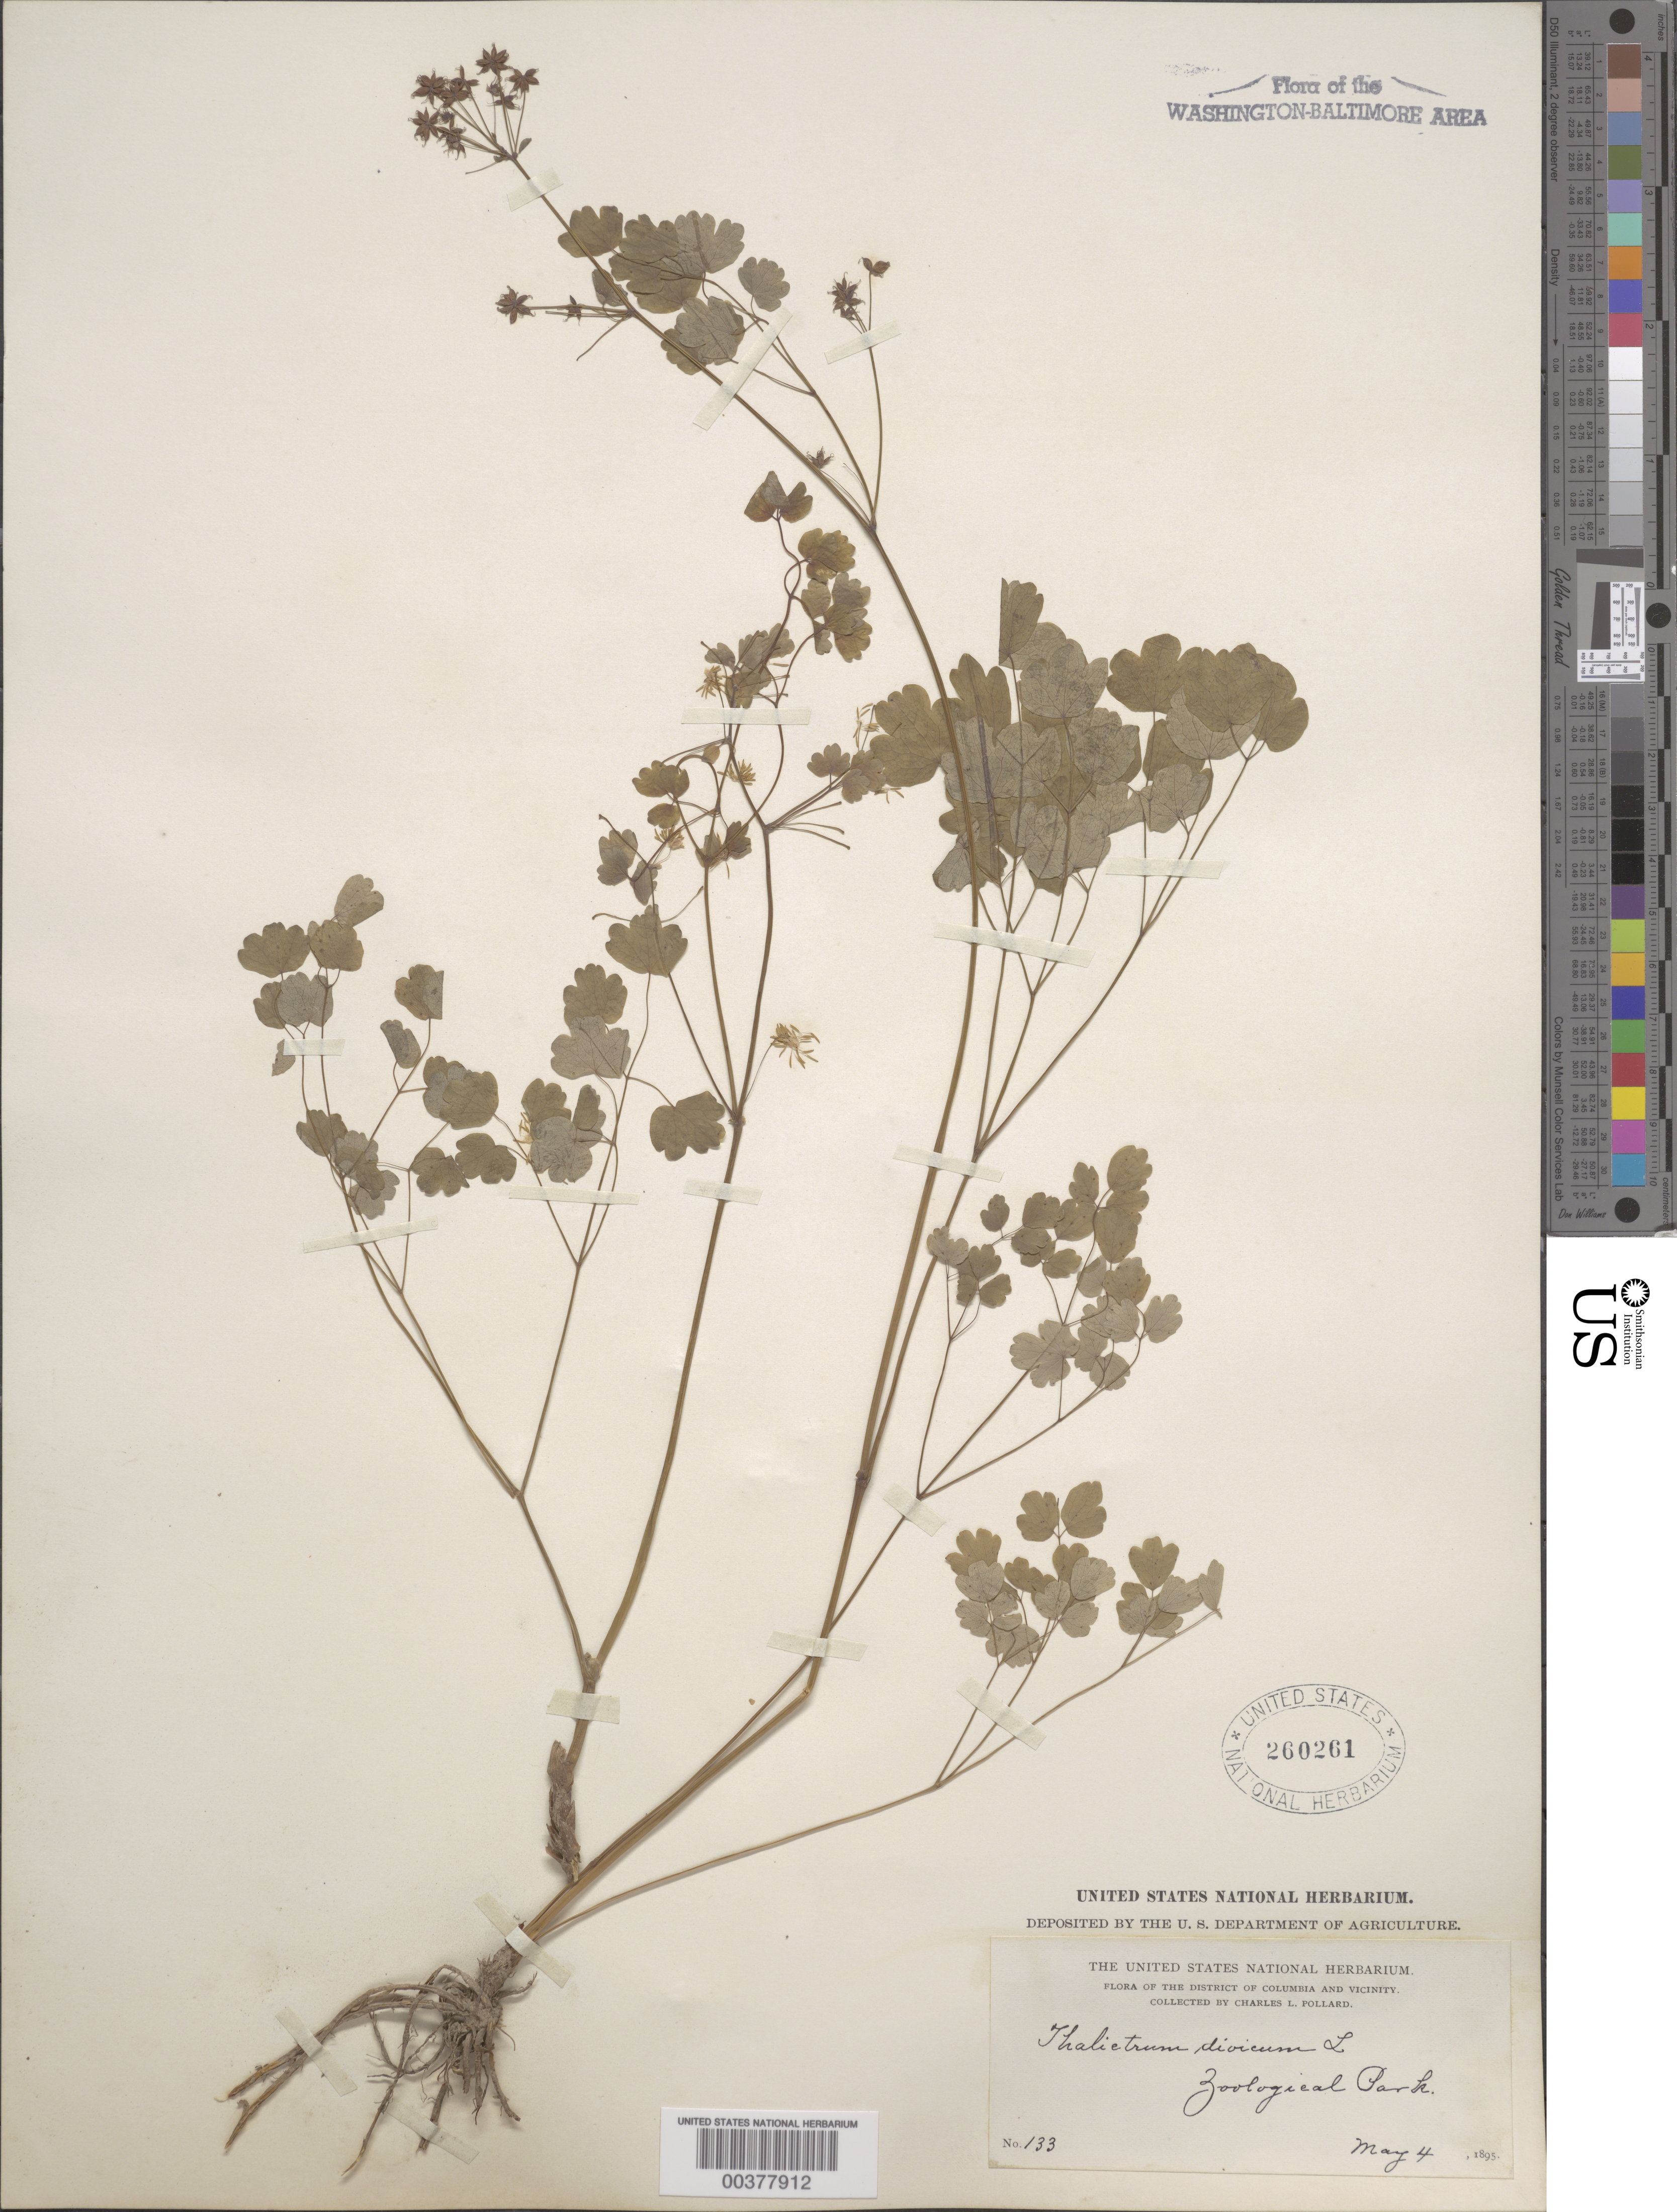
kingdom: Plantae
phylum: Tracheophyta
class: Magnoliopsida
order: Ranunculales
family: Ranunculaceae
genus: Thalictrum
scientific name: Thalictrum dioicum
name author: L.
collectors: C. L. Pollard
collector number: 133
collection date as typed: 04 May 1895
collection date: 1895-05-04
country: United States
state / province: District of Columbia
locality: Zoological Park Rock Creek Park and Vicinity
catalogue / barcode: US 260261